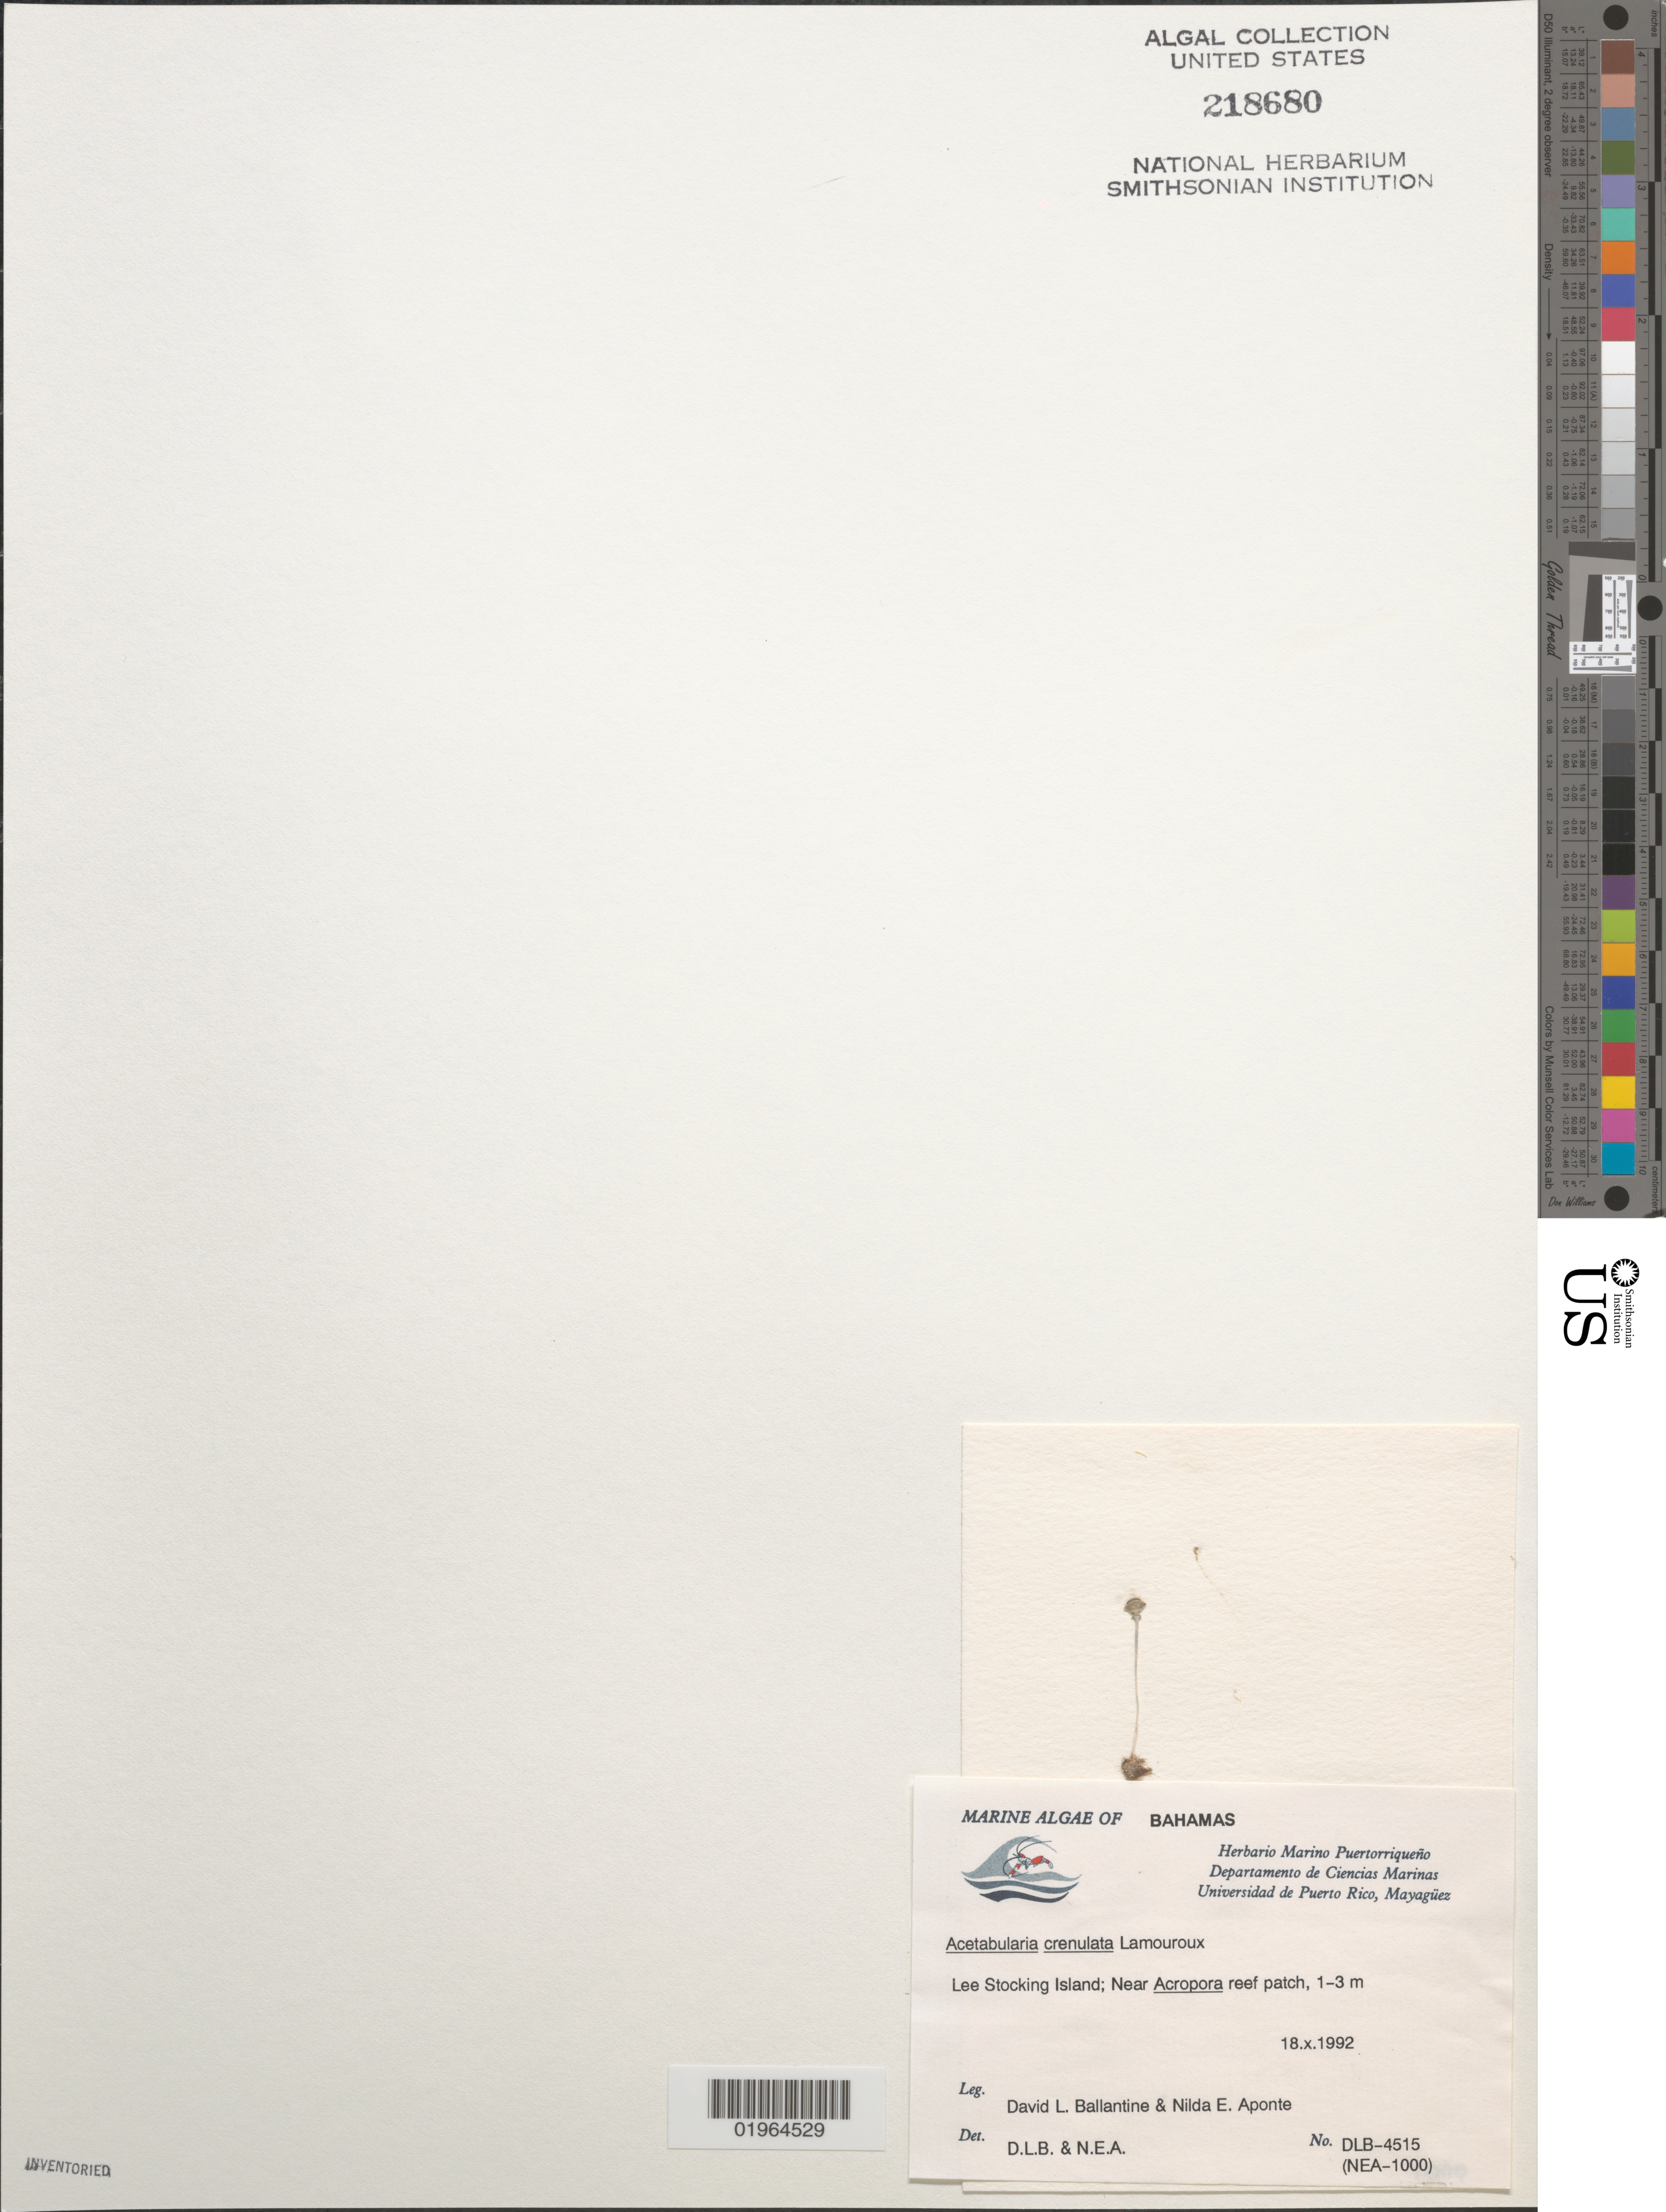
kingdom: Plantae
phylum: Chlorophyta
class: Ulvophyceae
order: Dasycladales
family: Polyphysaceae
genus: Acetabularia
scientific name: Acetabularia acetabulum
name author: J.V.Lamouroux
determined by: Ballantine, D. L.; Aponte, N. E.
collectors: D.L. Ballantine & N. E. Aponte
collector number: DLB 4515, NEA 1000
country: Bahamas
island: Lee Stocking Island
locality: Near Acropora reef patch.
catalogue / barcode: US 218680